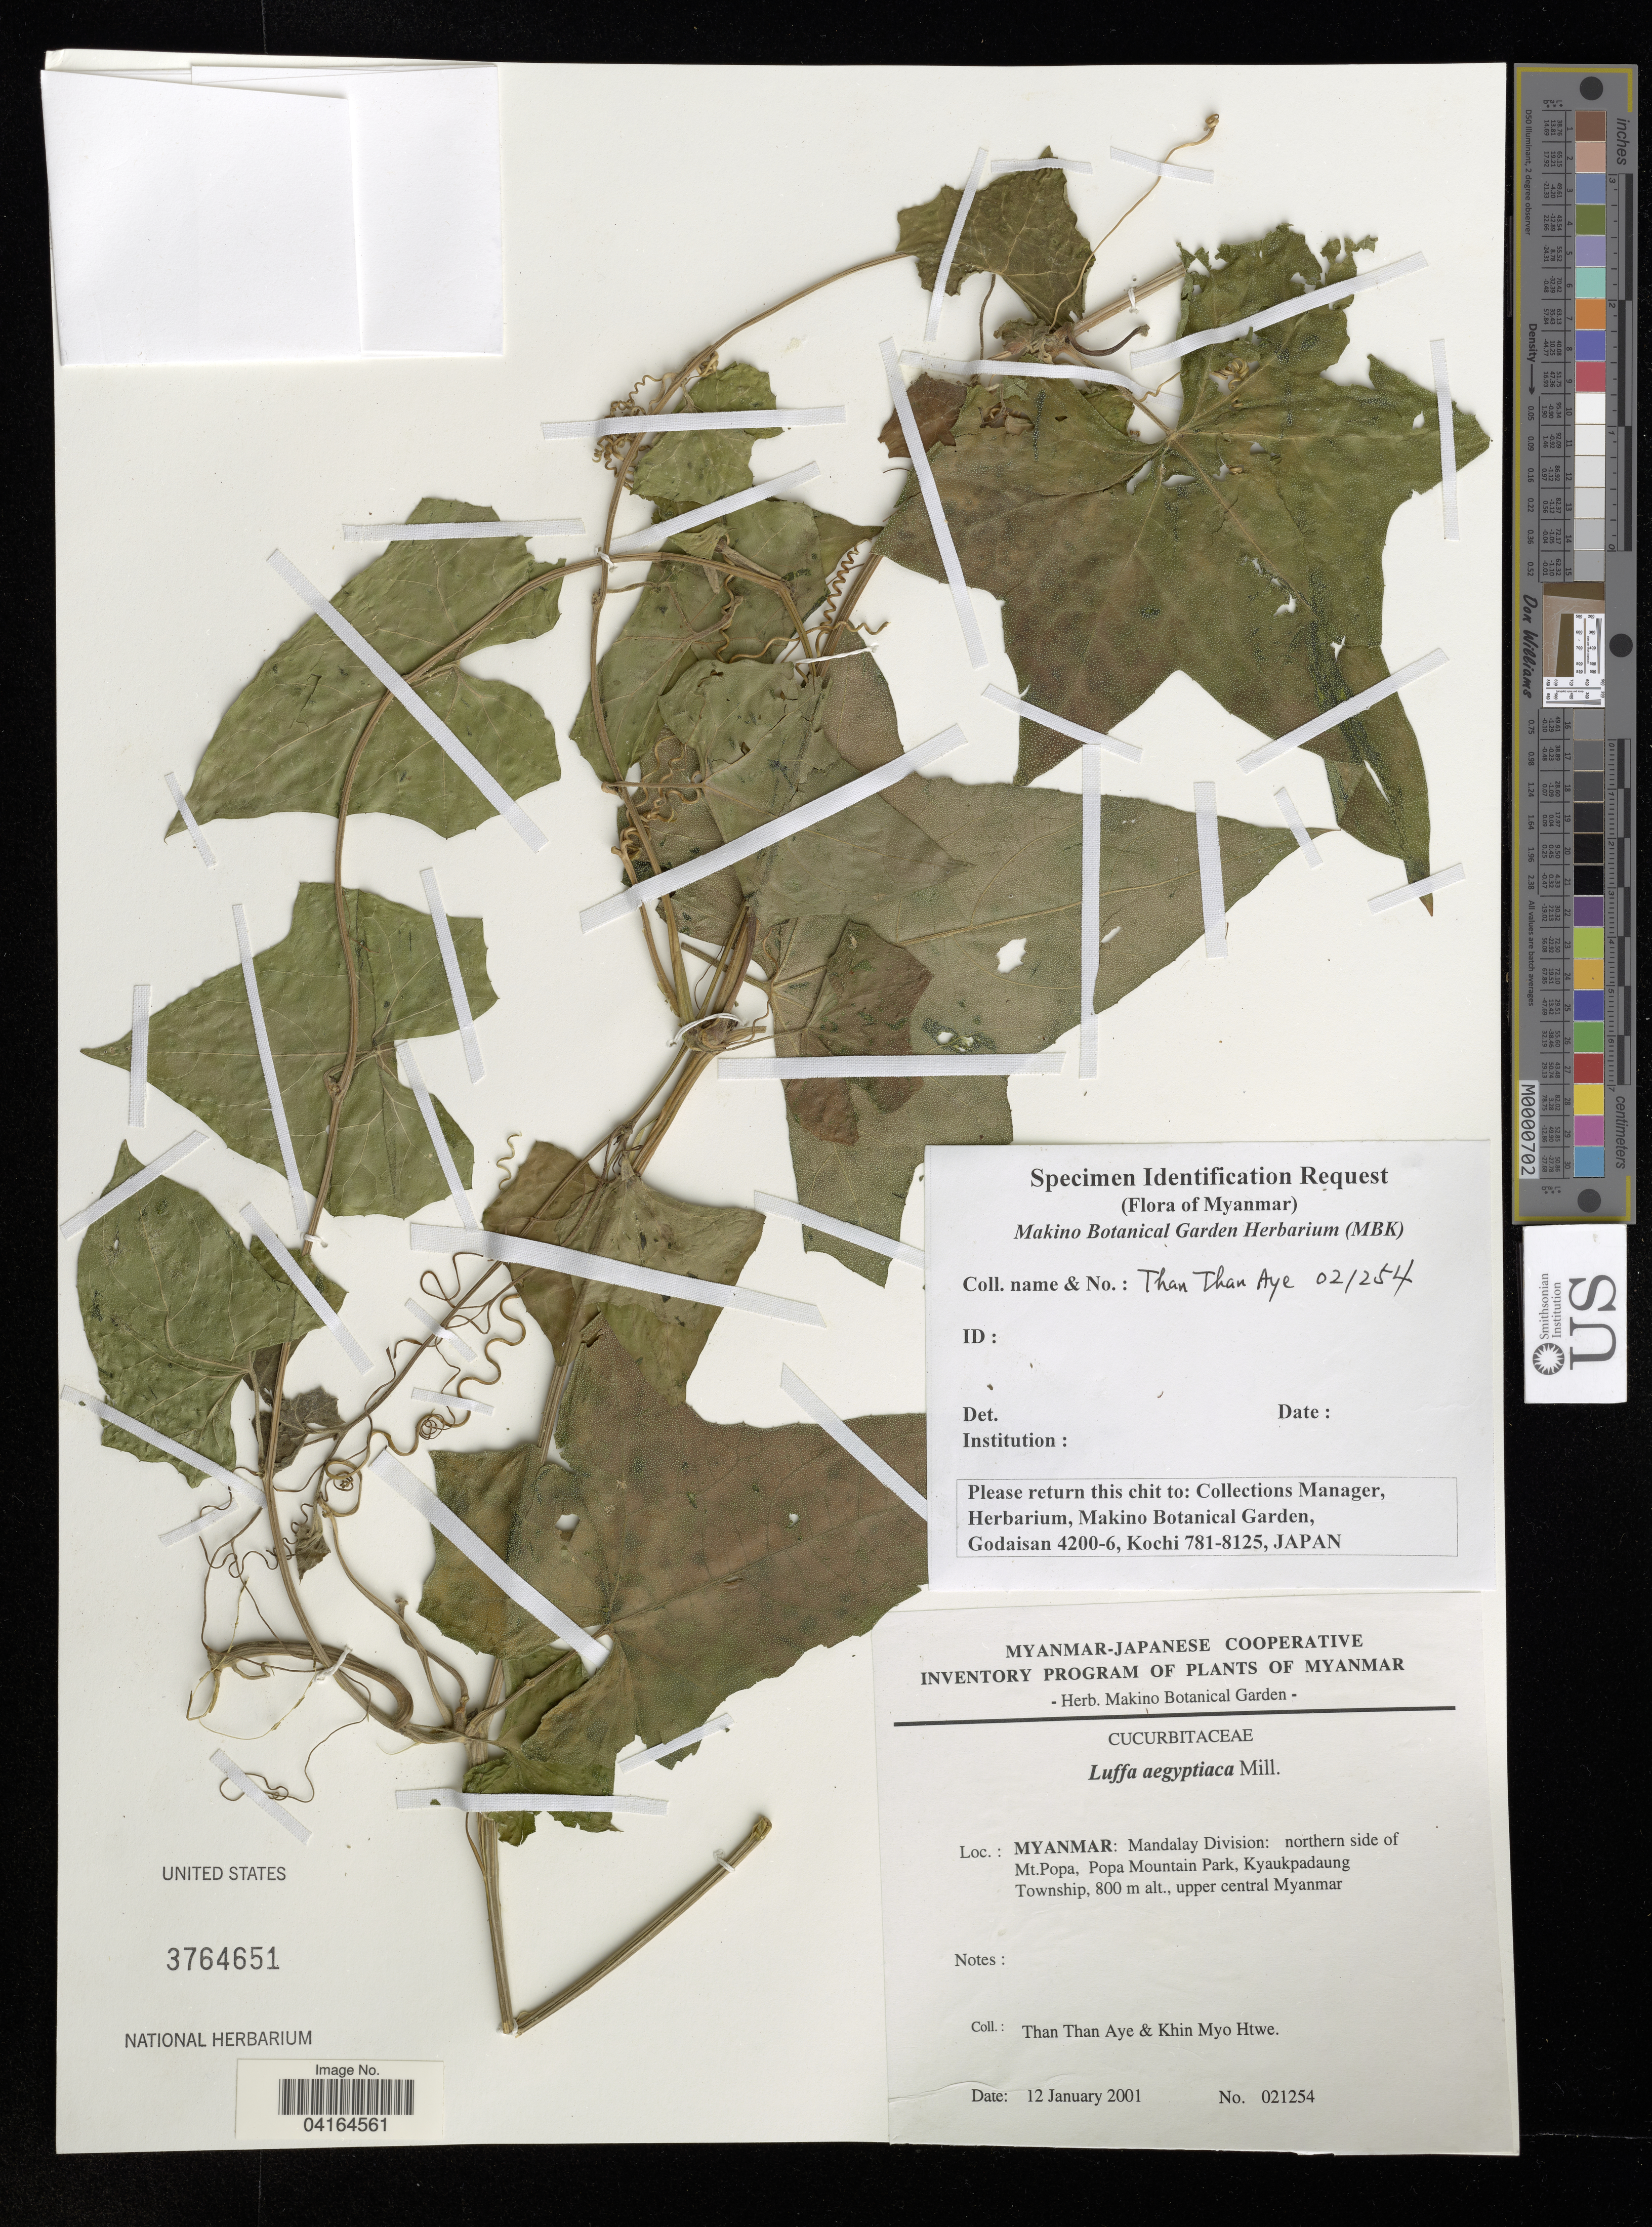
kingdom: Plantae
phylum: Tracheophyta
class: Magnoliopsida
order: Cucurbitales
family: Cucurbitaceae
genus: Luffa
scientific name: Luffa aegyptiaca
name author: Mill.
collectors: T. Aye & K. Htwe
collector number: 021254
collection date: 2001-01-12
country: Myanmar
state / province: Mandalay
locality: Mandalay Division: northern side of Mt.Popa, Popa Mountain Park, Kyaukpadaung Township, upper central Myanmar.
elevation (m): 800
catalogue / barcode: US 3764651